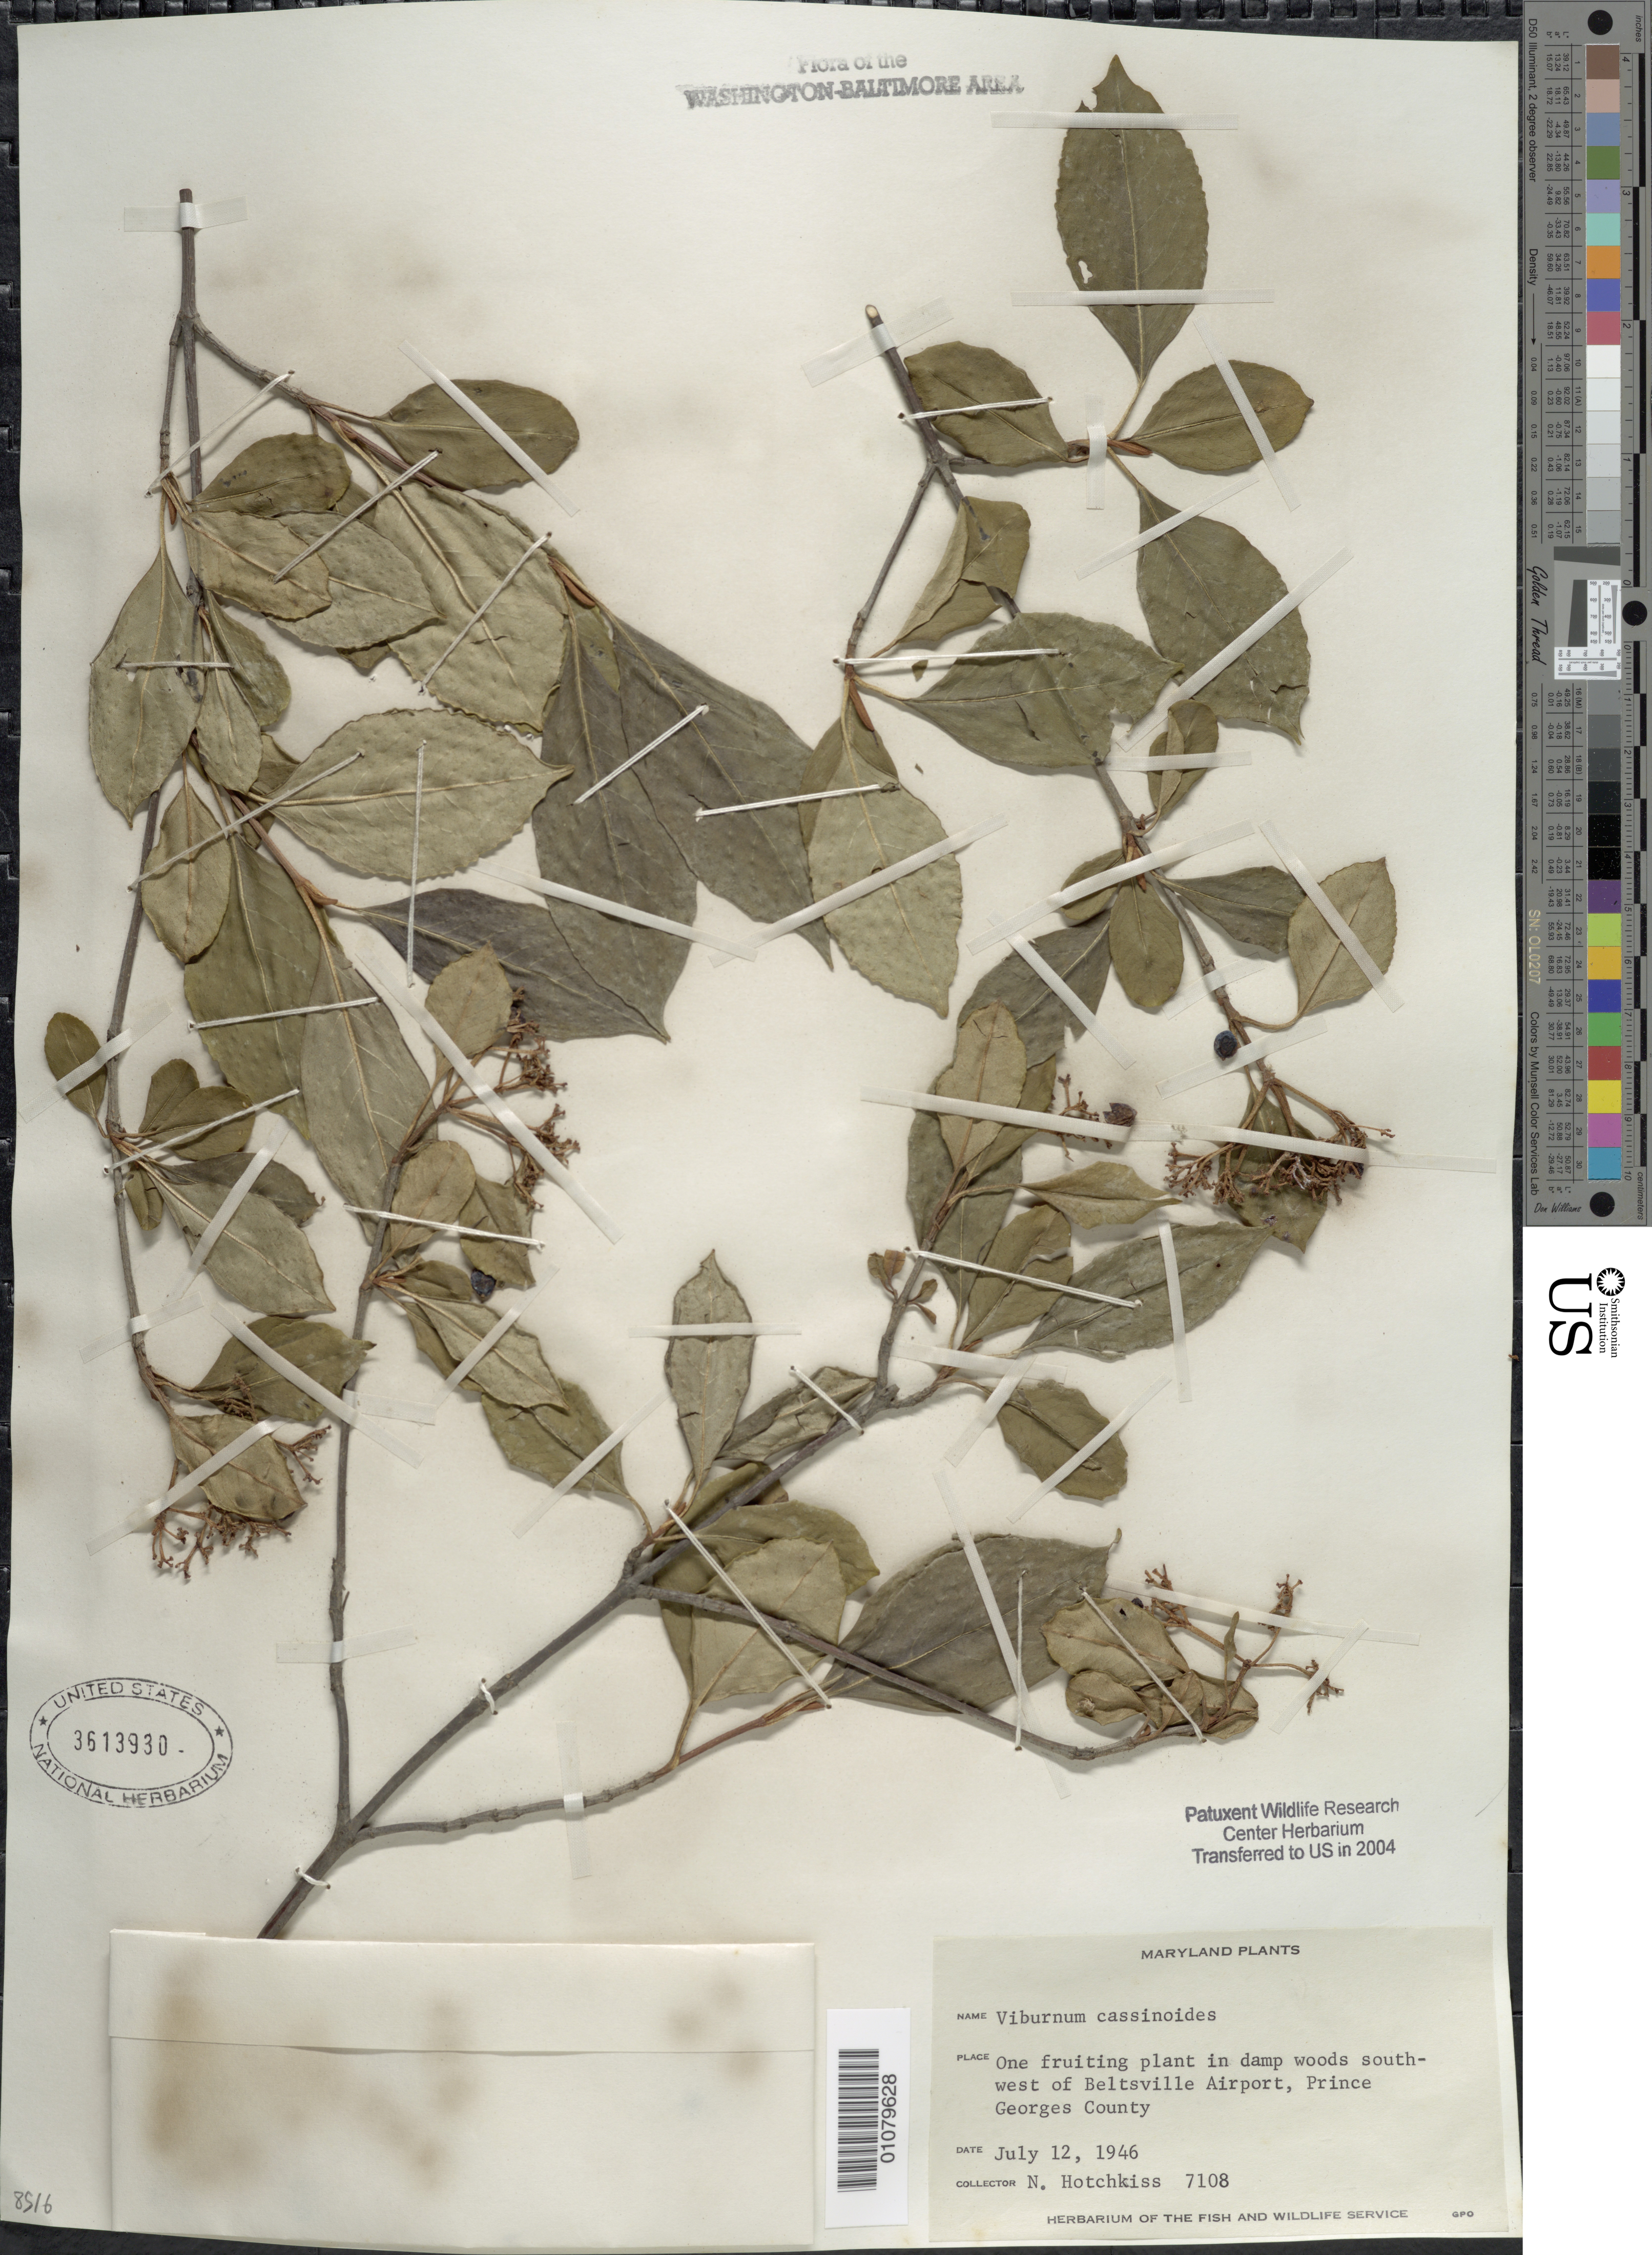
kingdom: Plantae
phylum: Tracheophyta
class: Magnoliopsida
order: Dipsacales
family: Viburnaceae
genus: Viburnum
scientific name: Viburnum cassinoides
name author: L.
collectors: N. Hotchkiss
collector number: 7108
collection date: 1946-07-12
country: United States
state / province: Maryland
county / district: Prince George's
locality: S.W. of Beltsville Airport.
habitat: One fruiting plant in damp woods.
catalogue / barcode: US 3613930